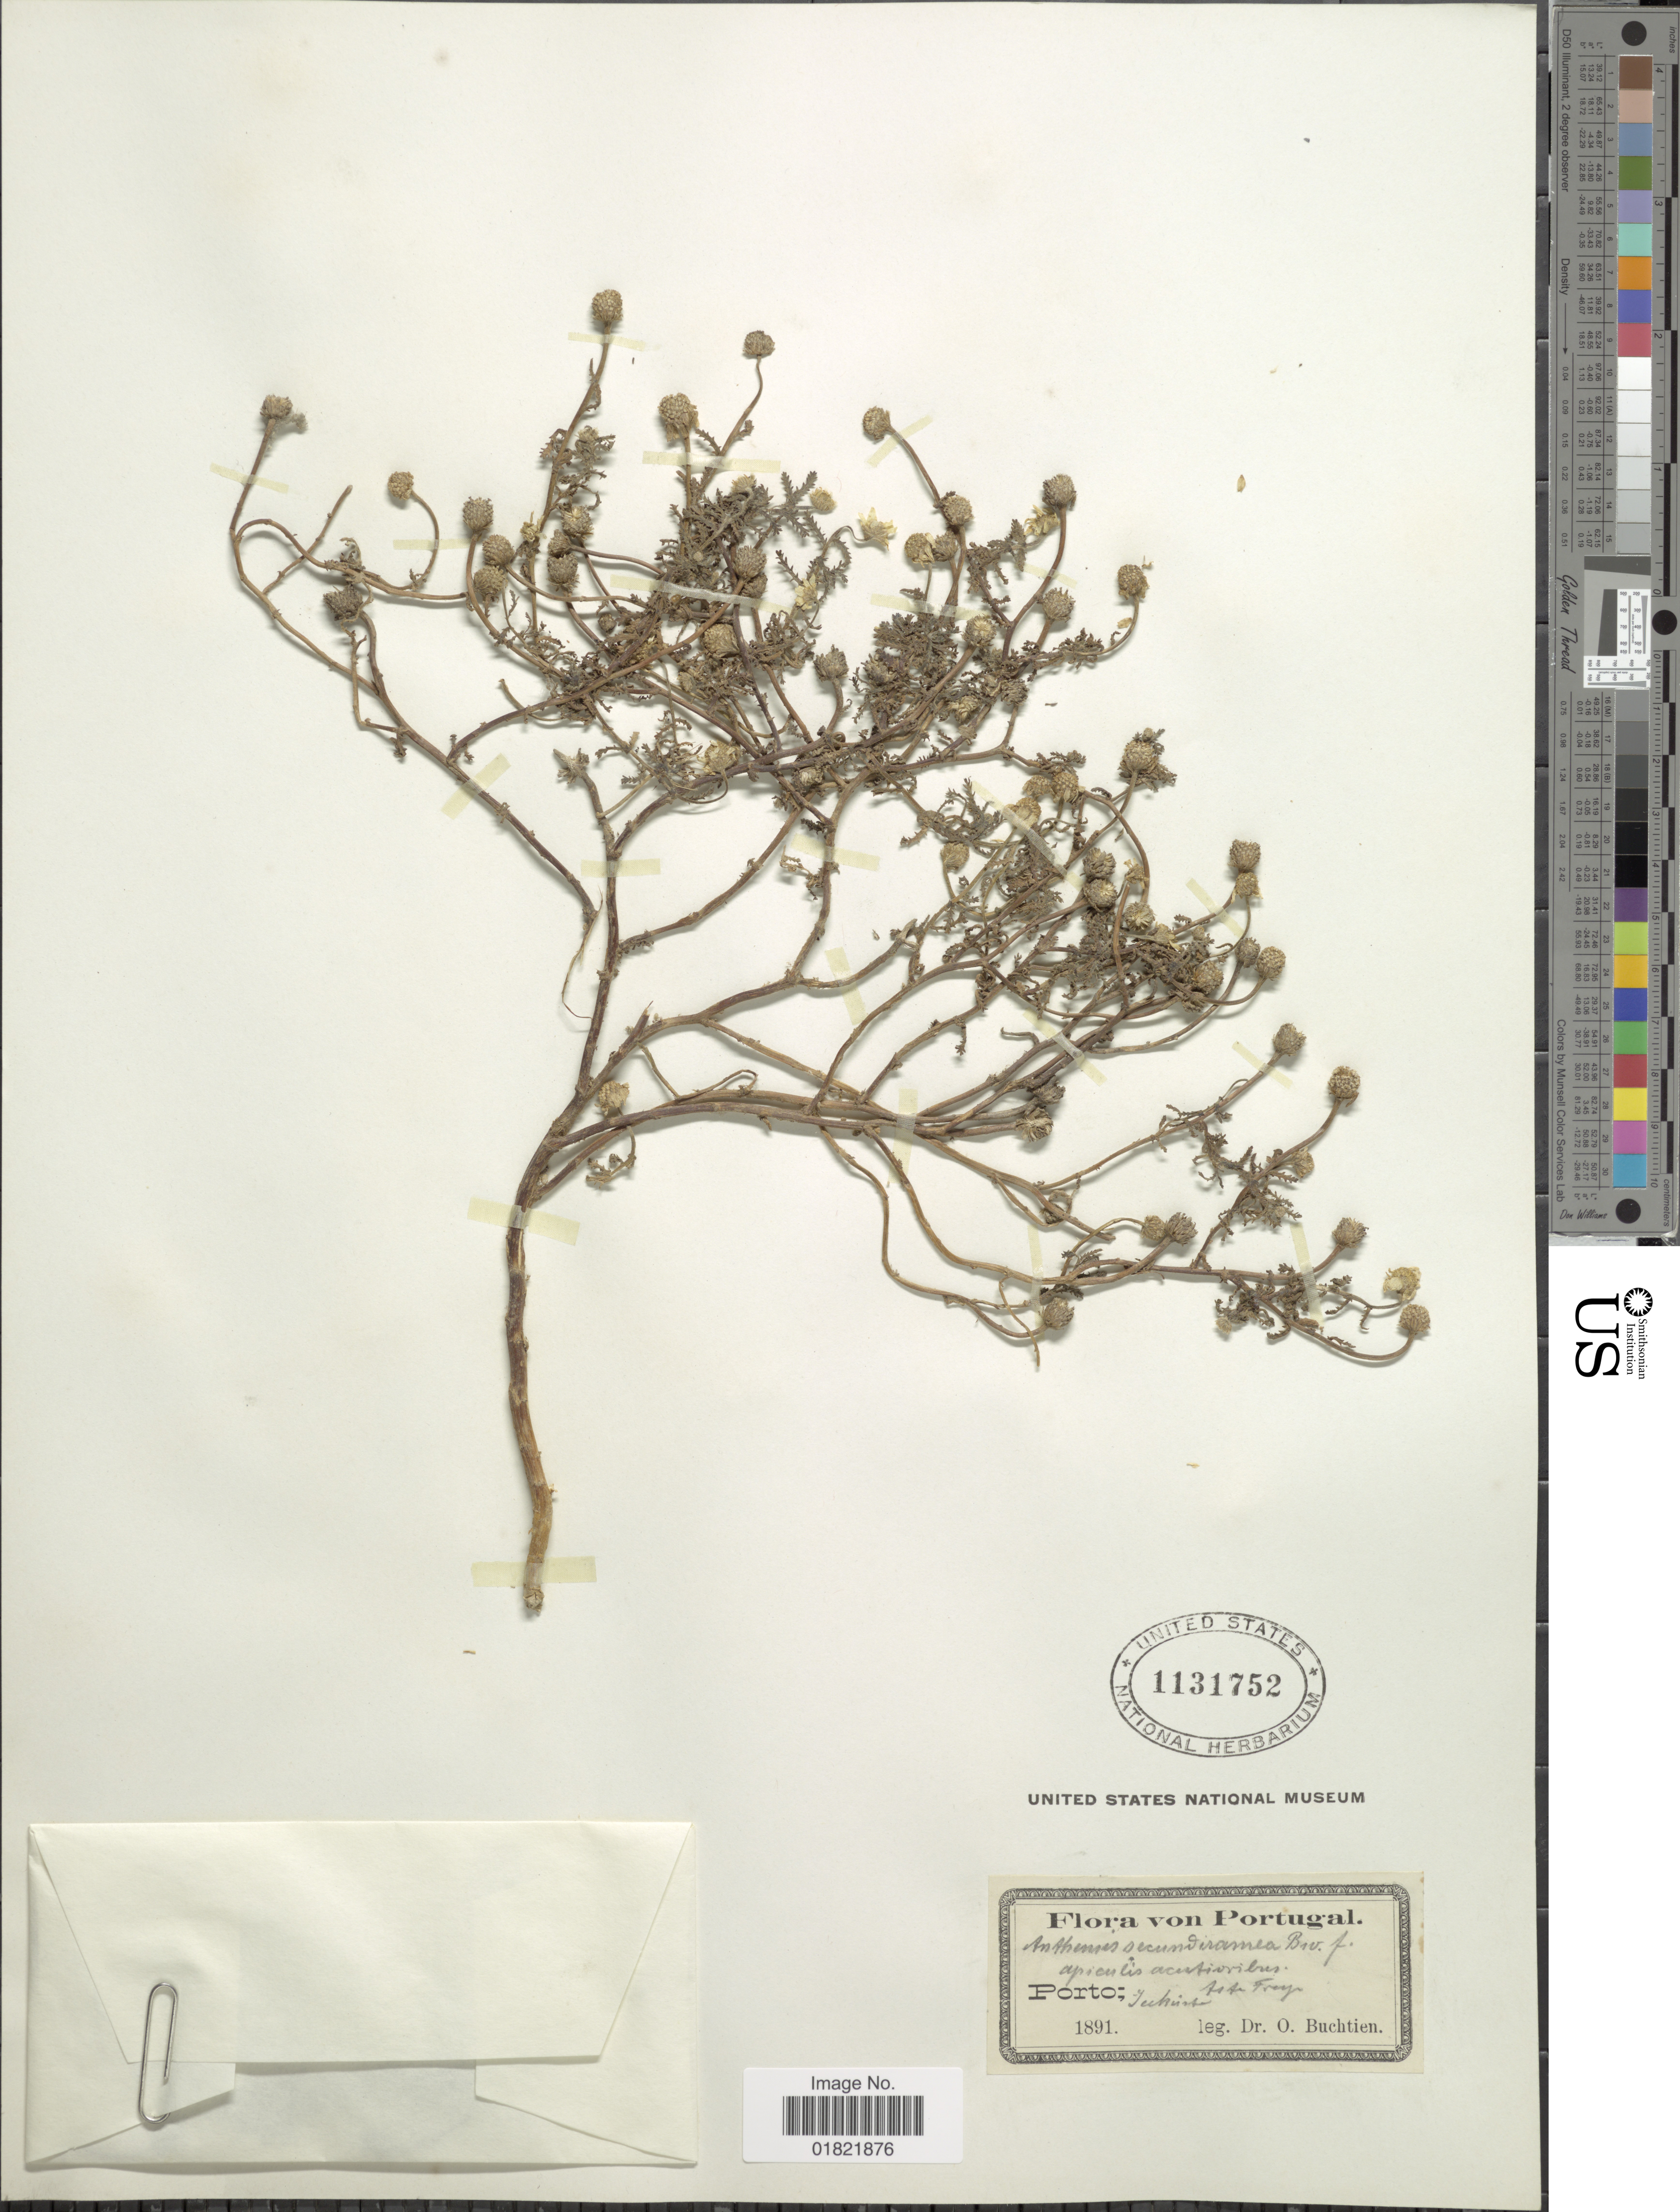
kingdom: Plantae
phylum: Tracheophyta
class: Magnoliopsida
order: Asterales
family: Asteraceae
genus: Anthemis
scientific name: Anthemis secundiramea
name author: Biv.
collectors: O. Buchtien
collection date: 1891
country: Portugal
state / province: Porto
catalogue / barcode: US 1131752